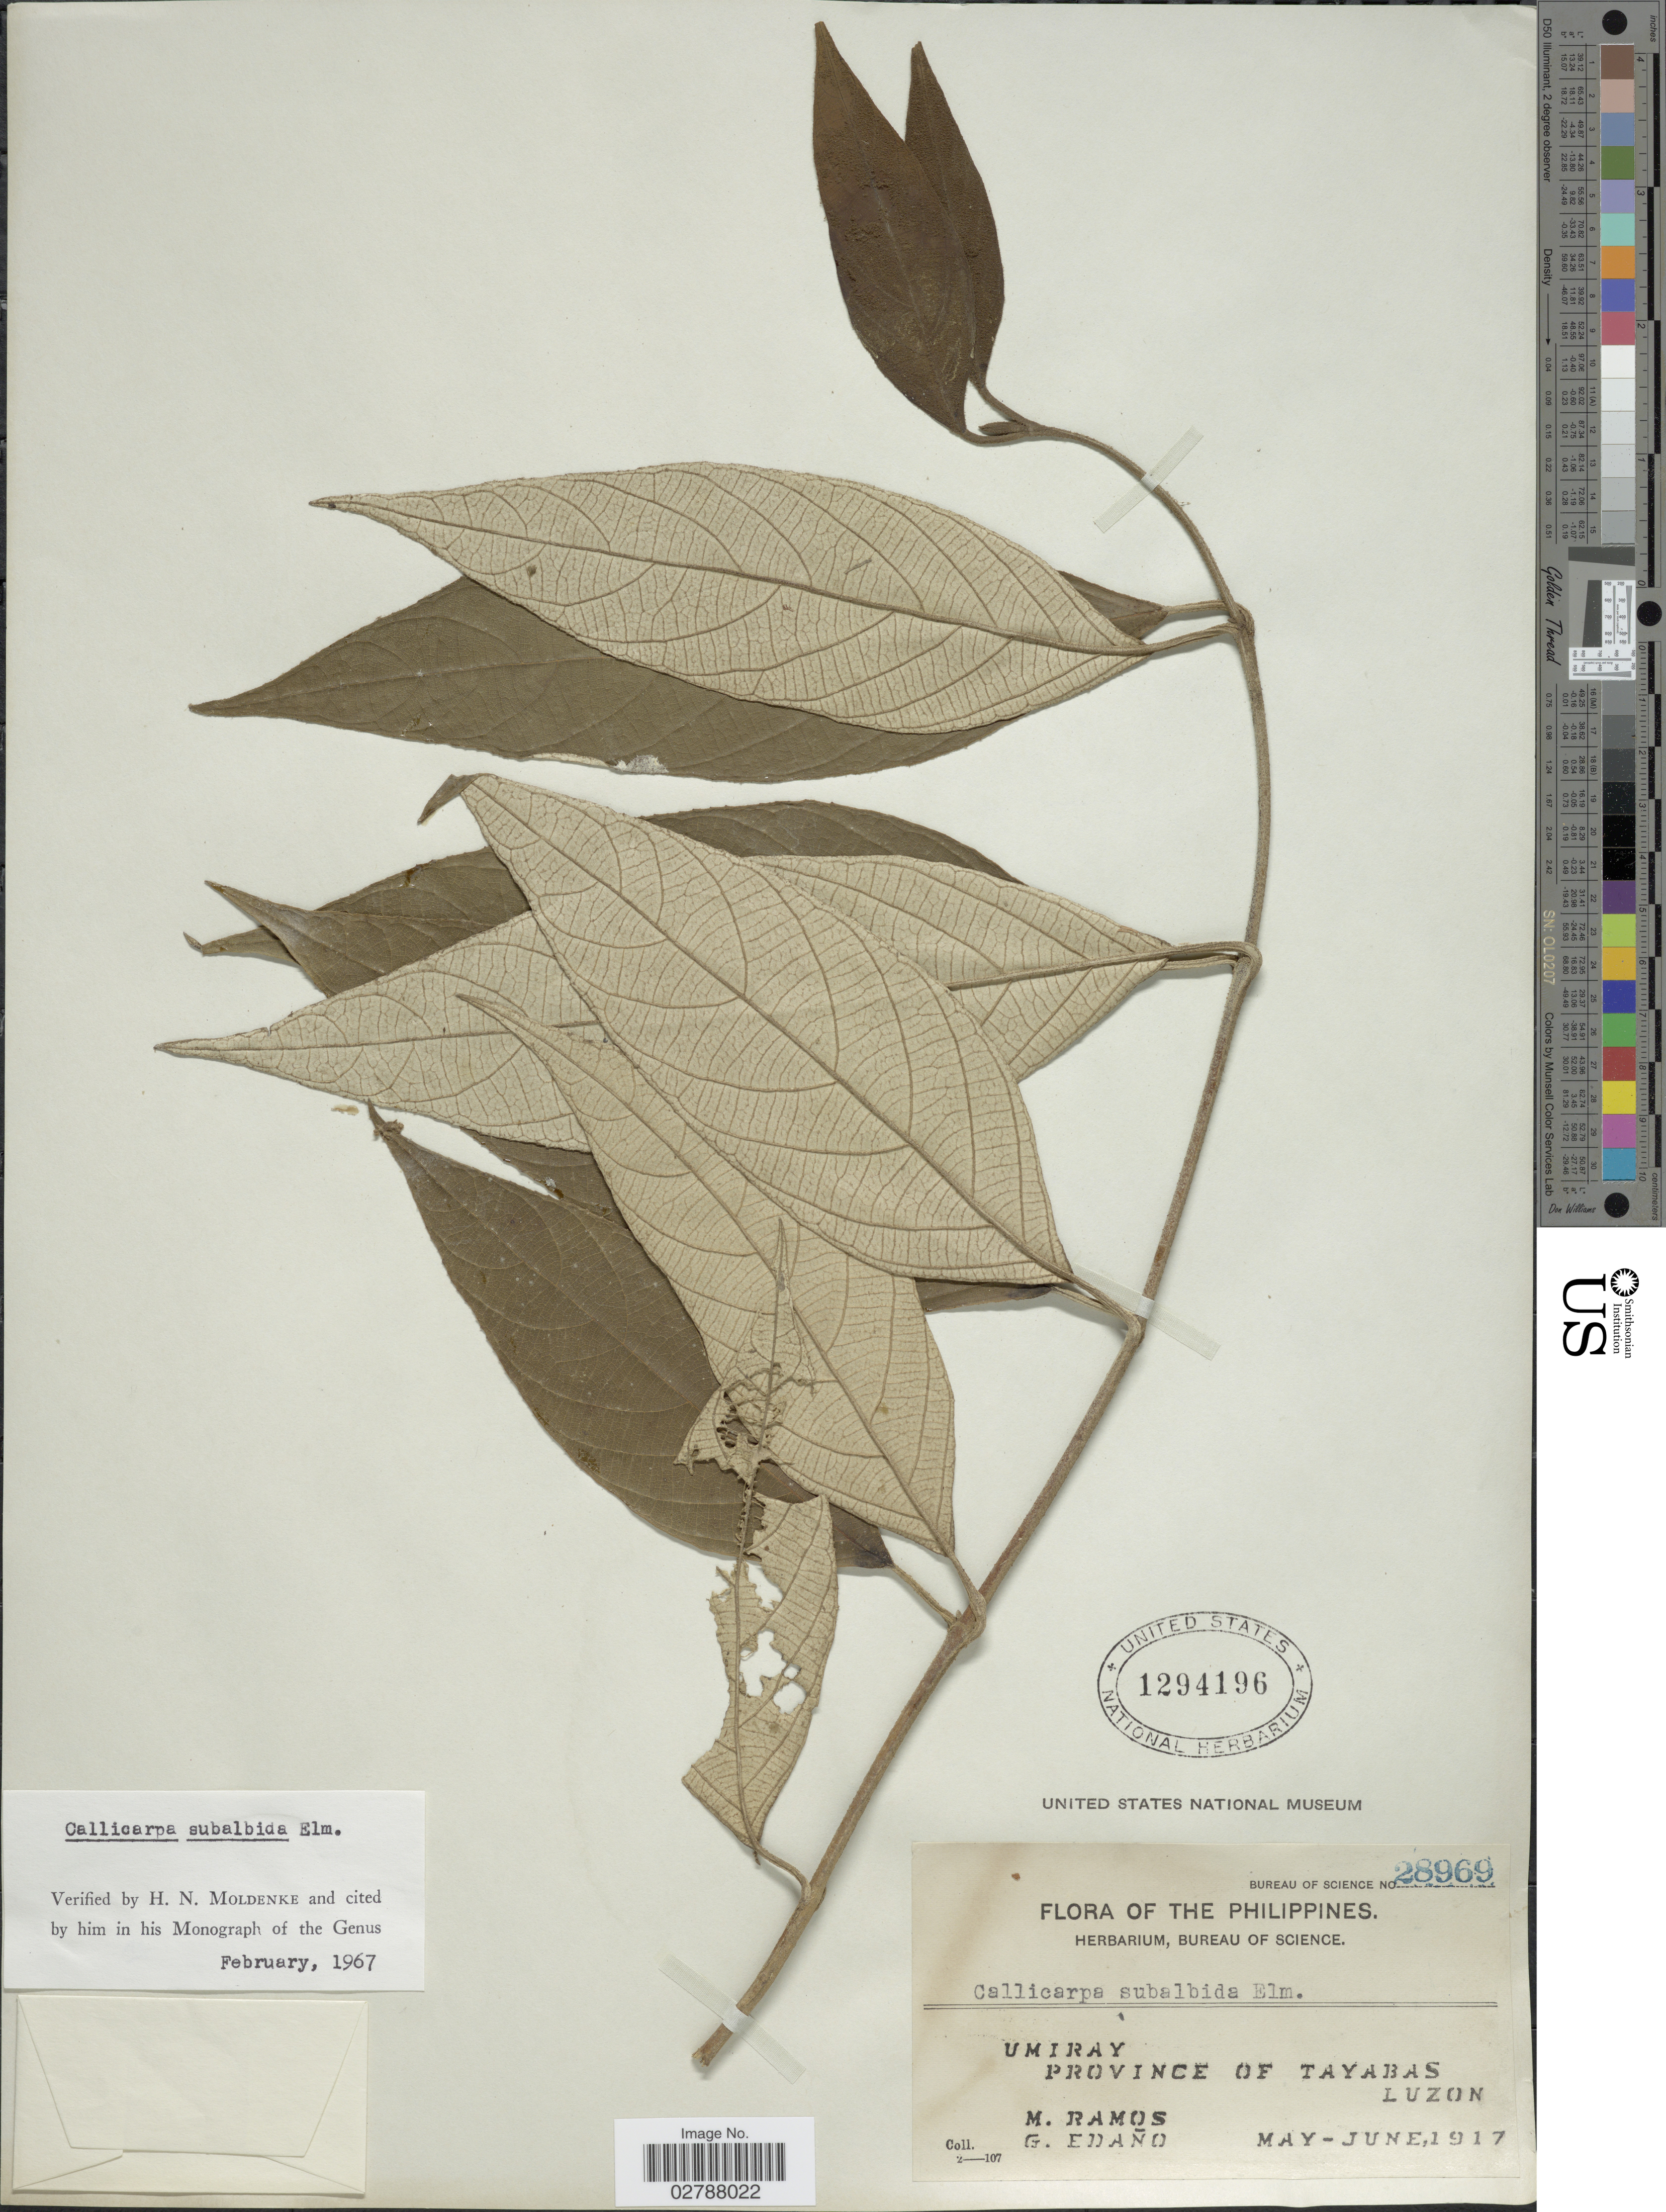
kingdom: Plantae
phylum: Tracheophyta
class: Magnoliopsida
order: Lamiales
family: Lamiaceae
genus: Callicarpa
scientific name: Callicarpa subalbida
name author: Elmer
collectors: M. Ramos & G. Edaño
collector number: Bureau of Science28969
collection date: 1917-05/1917-06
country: Philippines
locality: Umiray, Province of Tayabas, Luzon.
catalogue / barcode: US 1294196